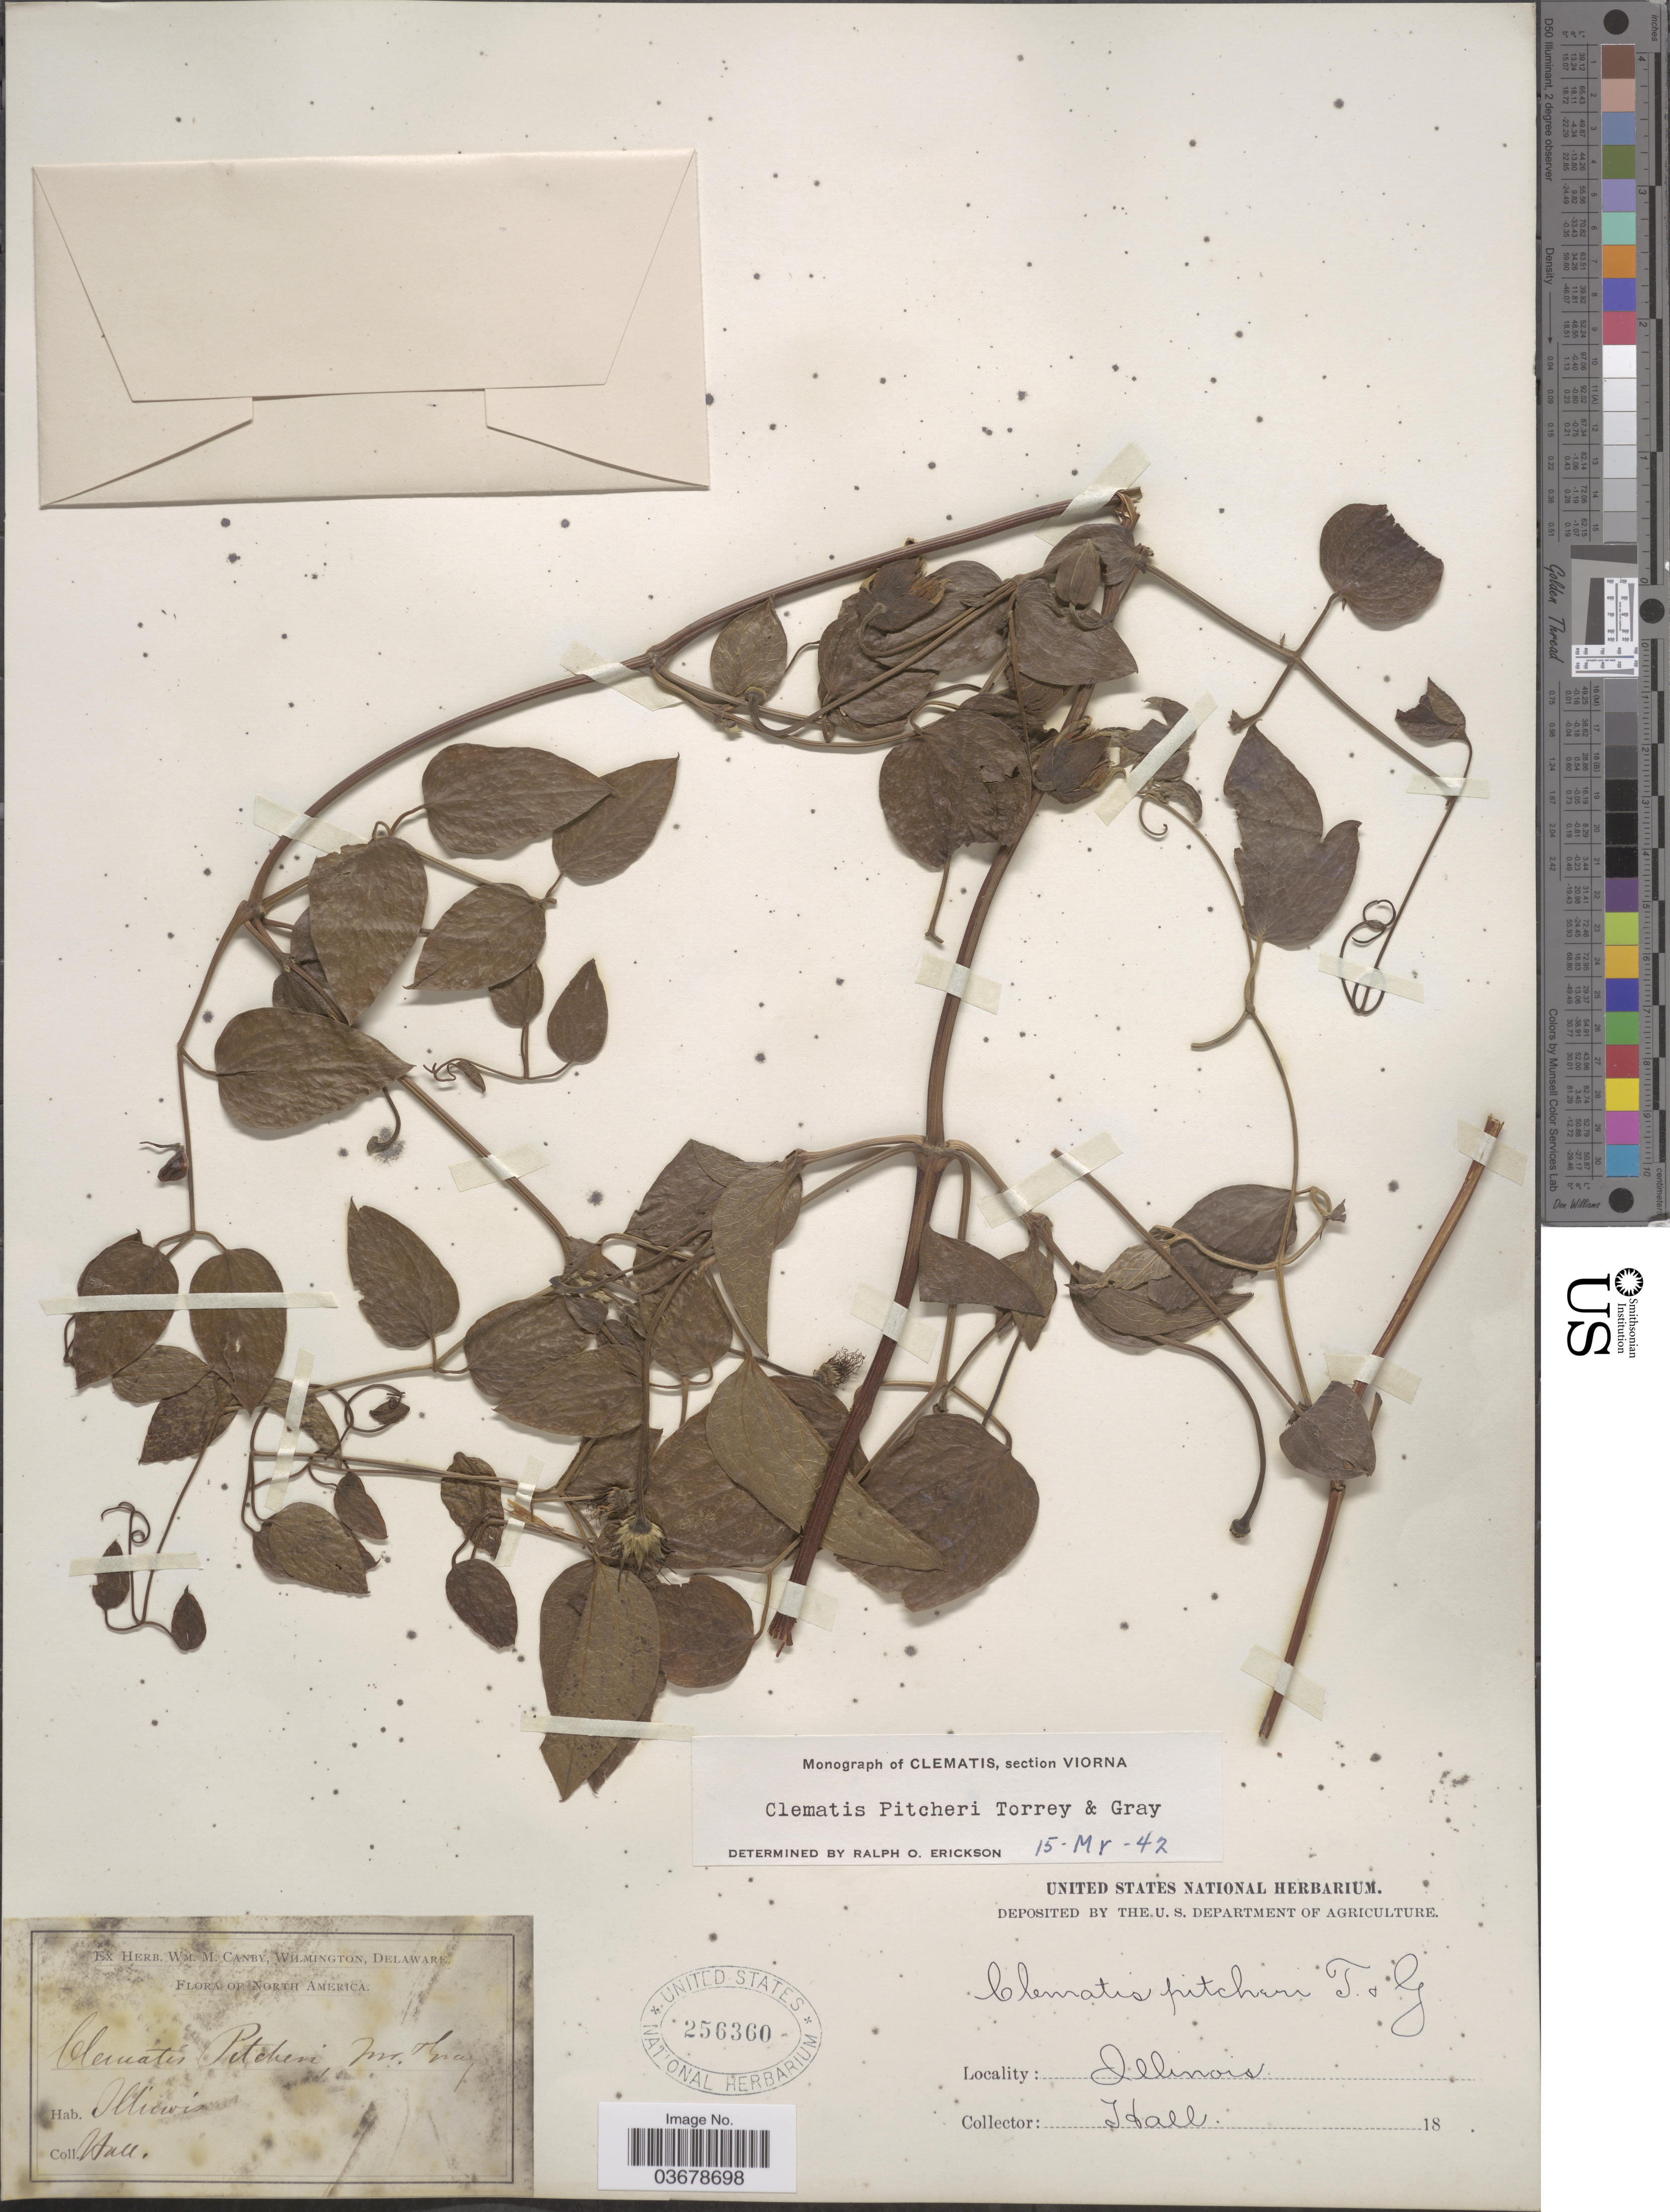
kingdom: Plantae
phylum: Tracheophyta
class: Magnoliopsida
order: Ranunculales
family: Ranunculaceae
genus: Clematis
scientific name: Clematis viorna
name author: L.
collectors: -- Hall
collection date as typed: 18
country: United States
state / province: Illinois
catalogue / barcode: US 256360